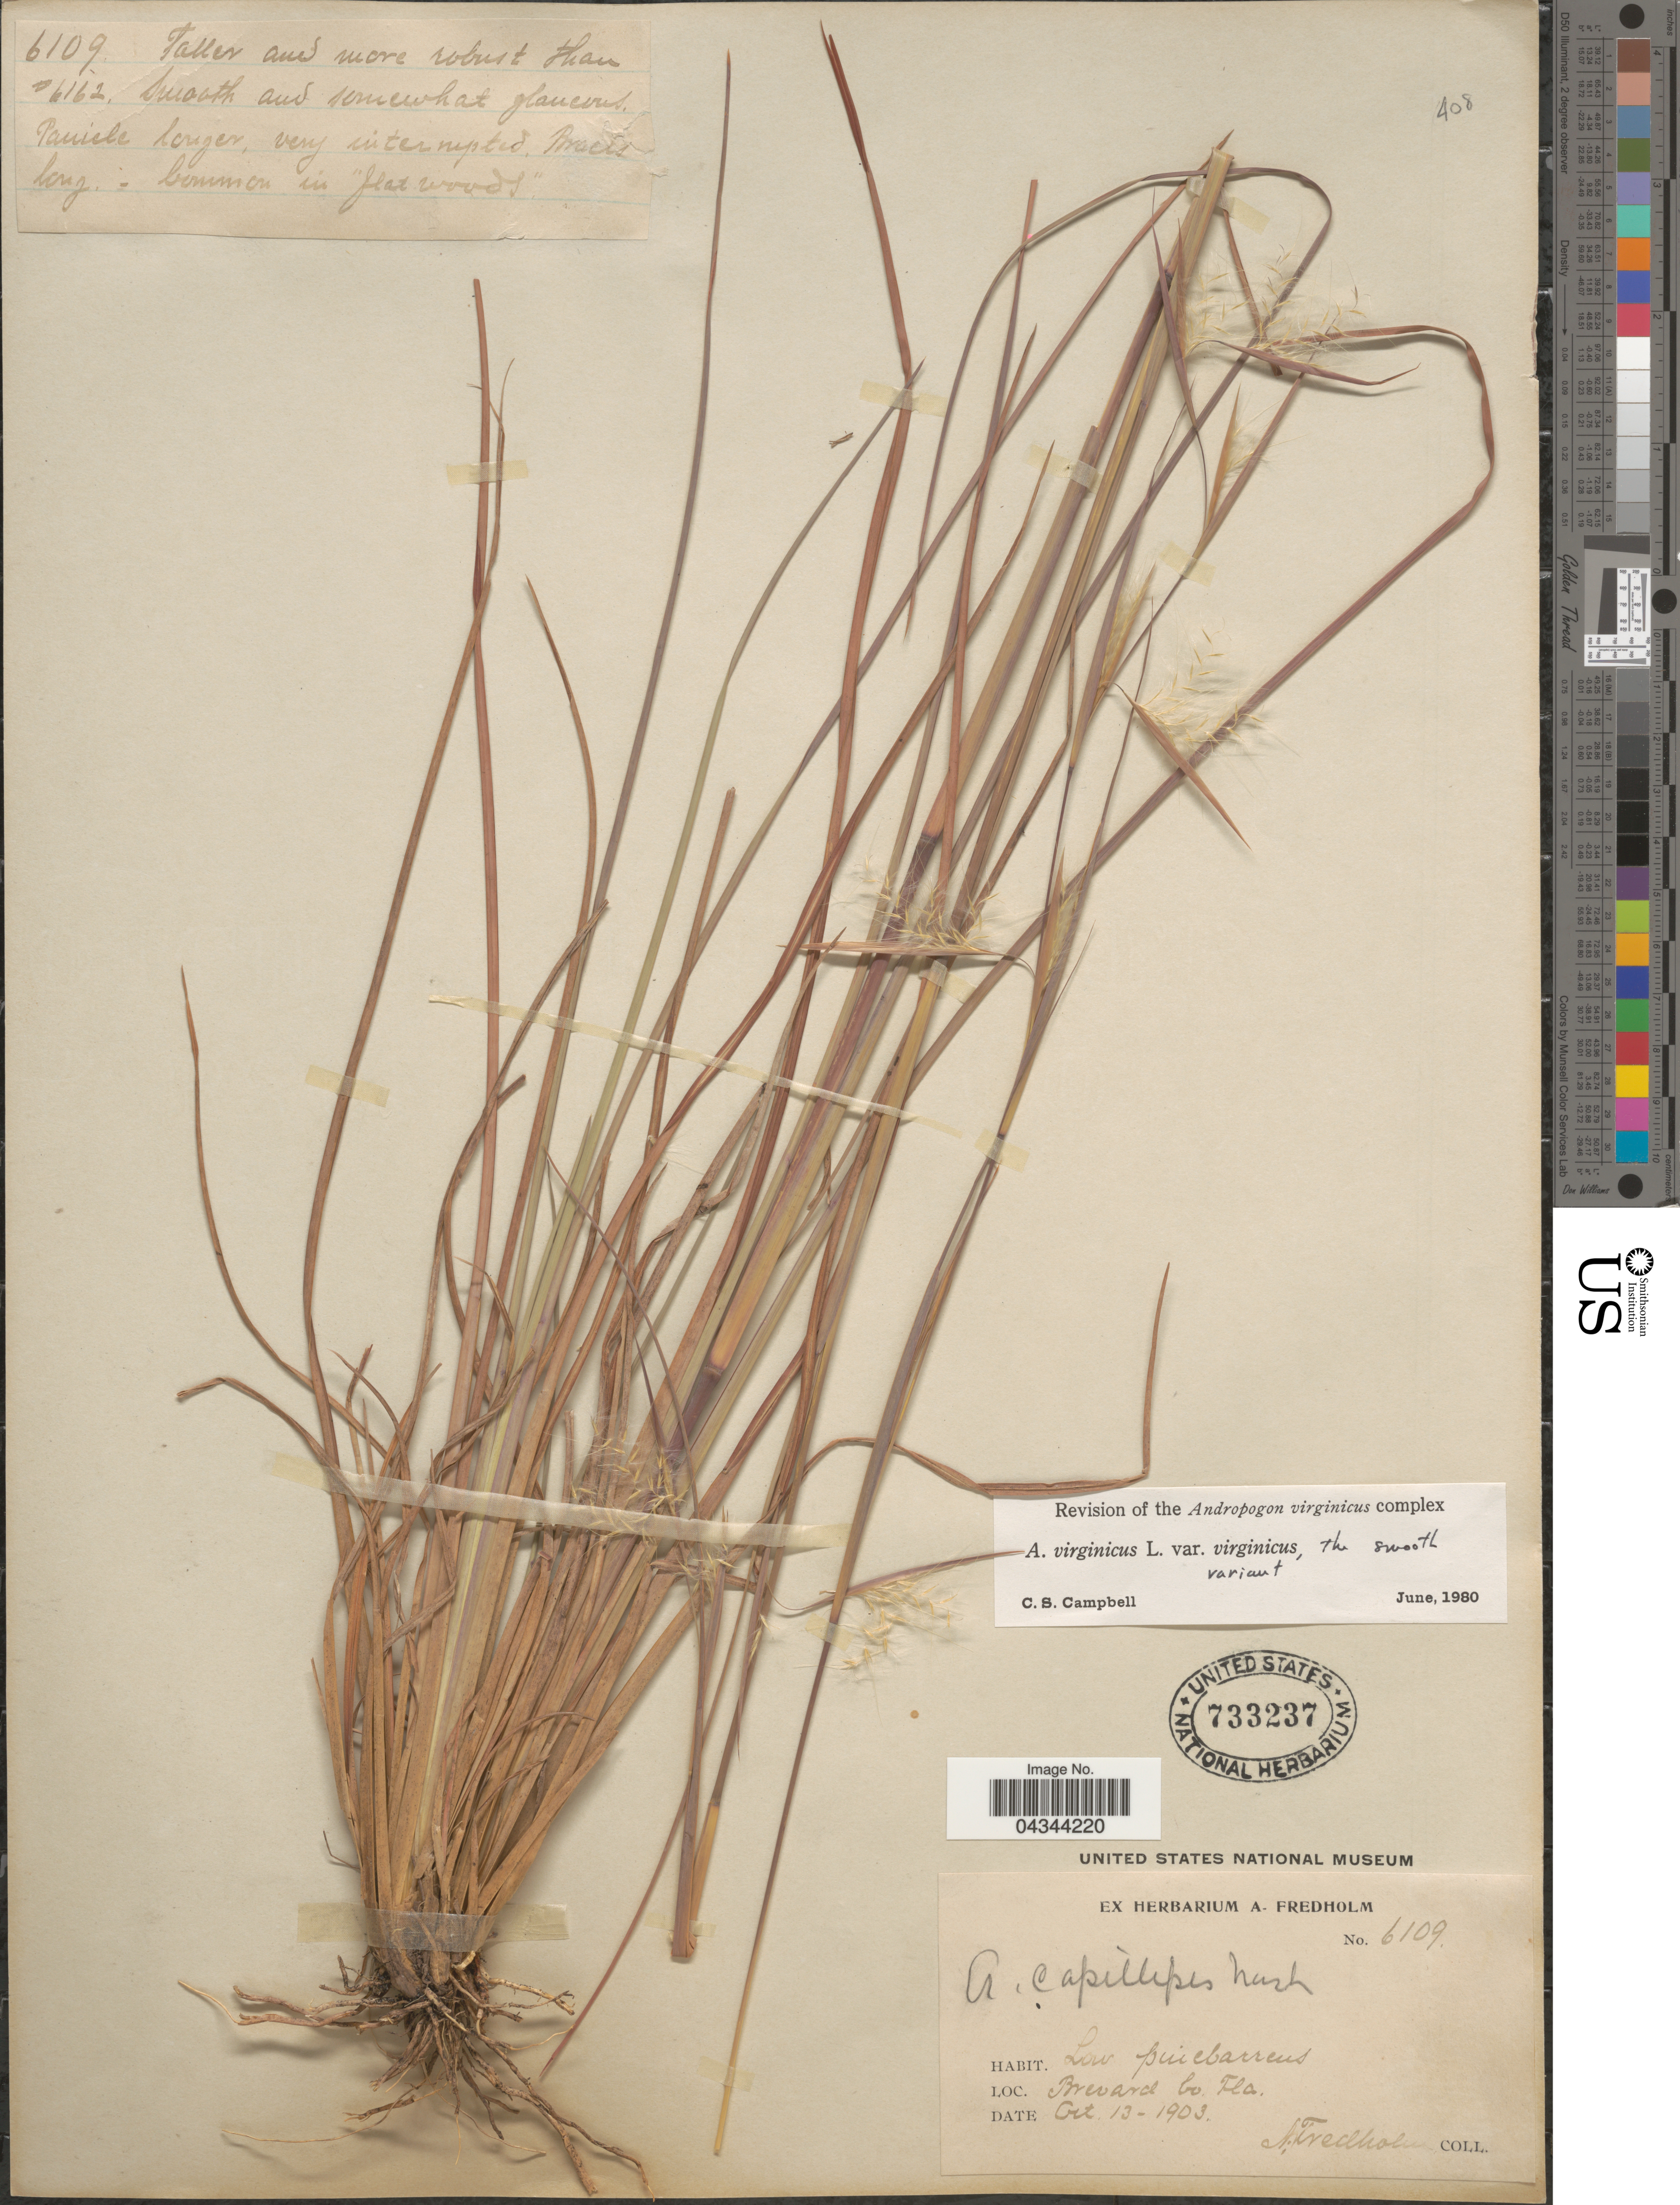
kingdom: Plantae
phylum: Tracheophyta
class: Liliopsida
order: Poales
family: Poaceae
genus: Andropogon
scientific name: Andropogon virginicus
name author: L.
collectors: A. Fredholm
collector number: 6109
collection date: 1903-10-13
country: United States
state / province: Florida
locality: Brevard Co.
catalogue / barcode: US 733237